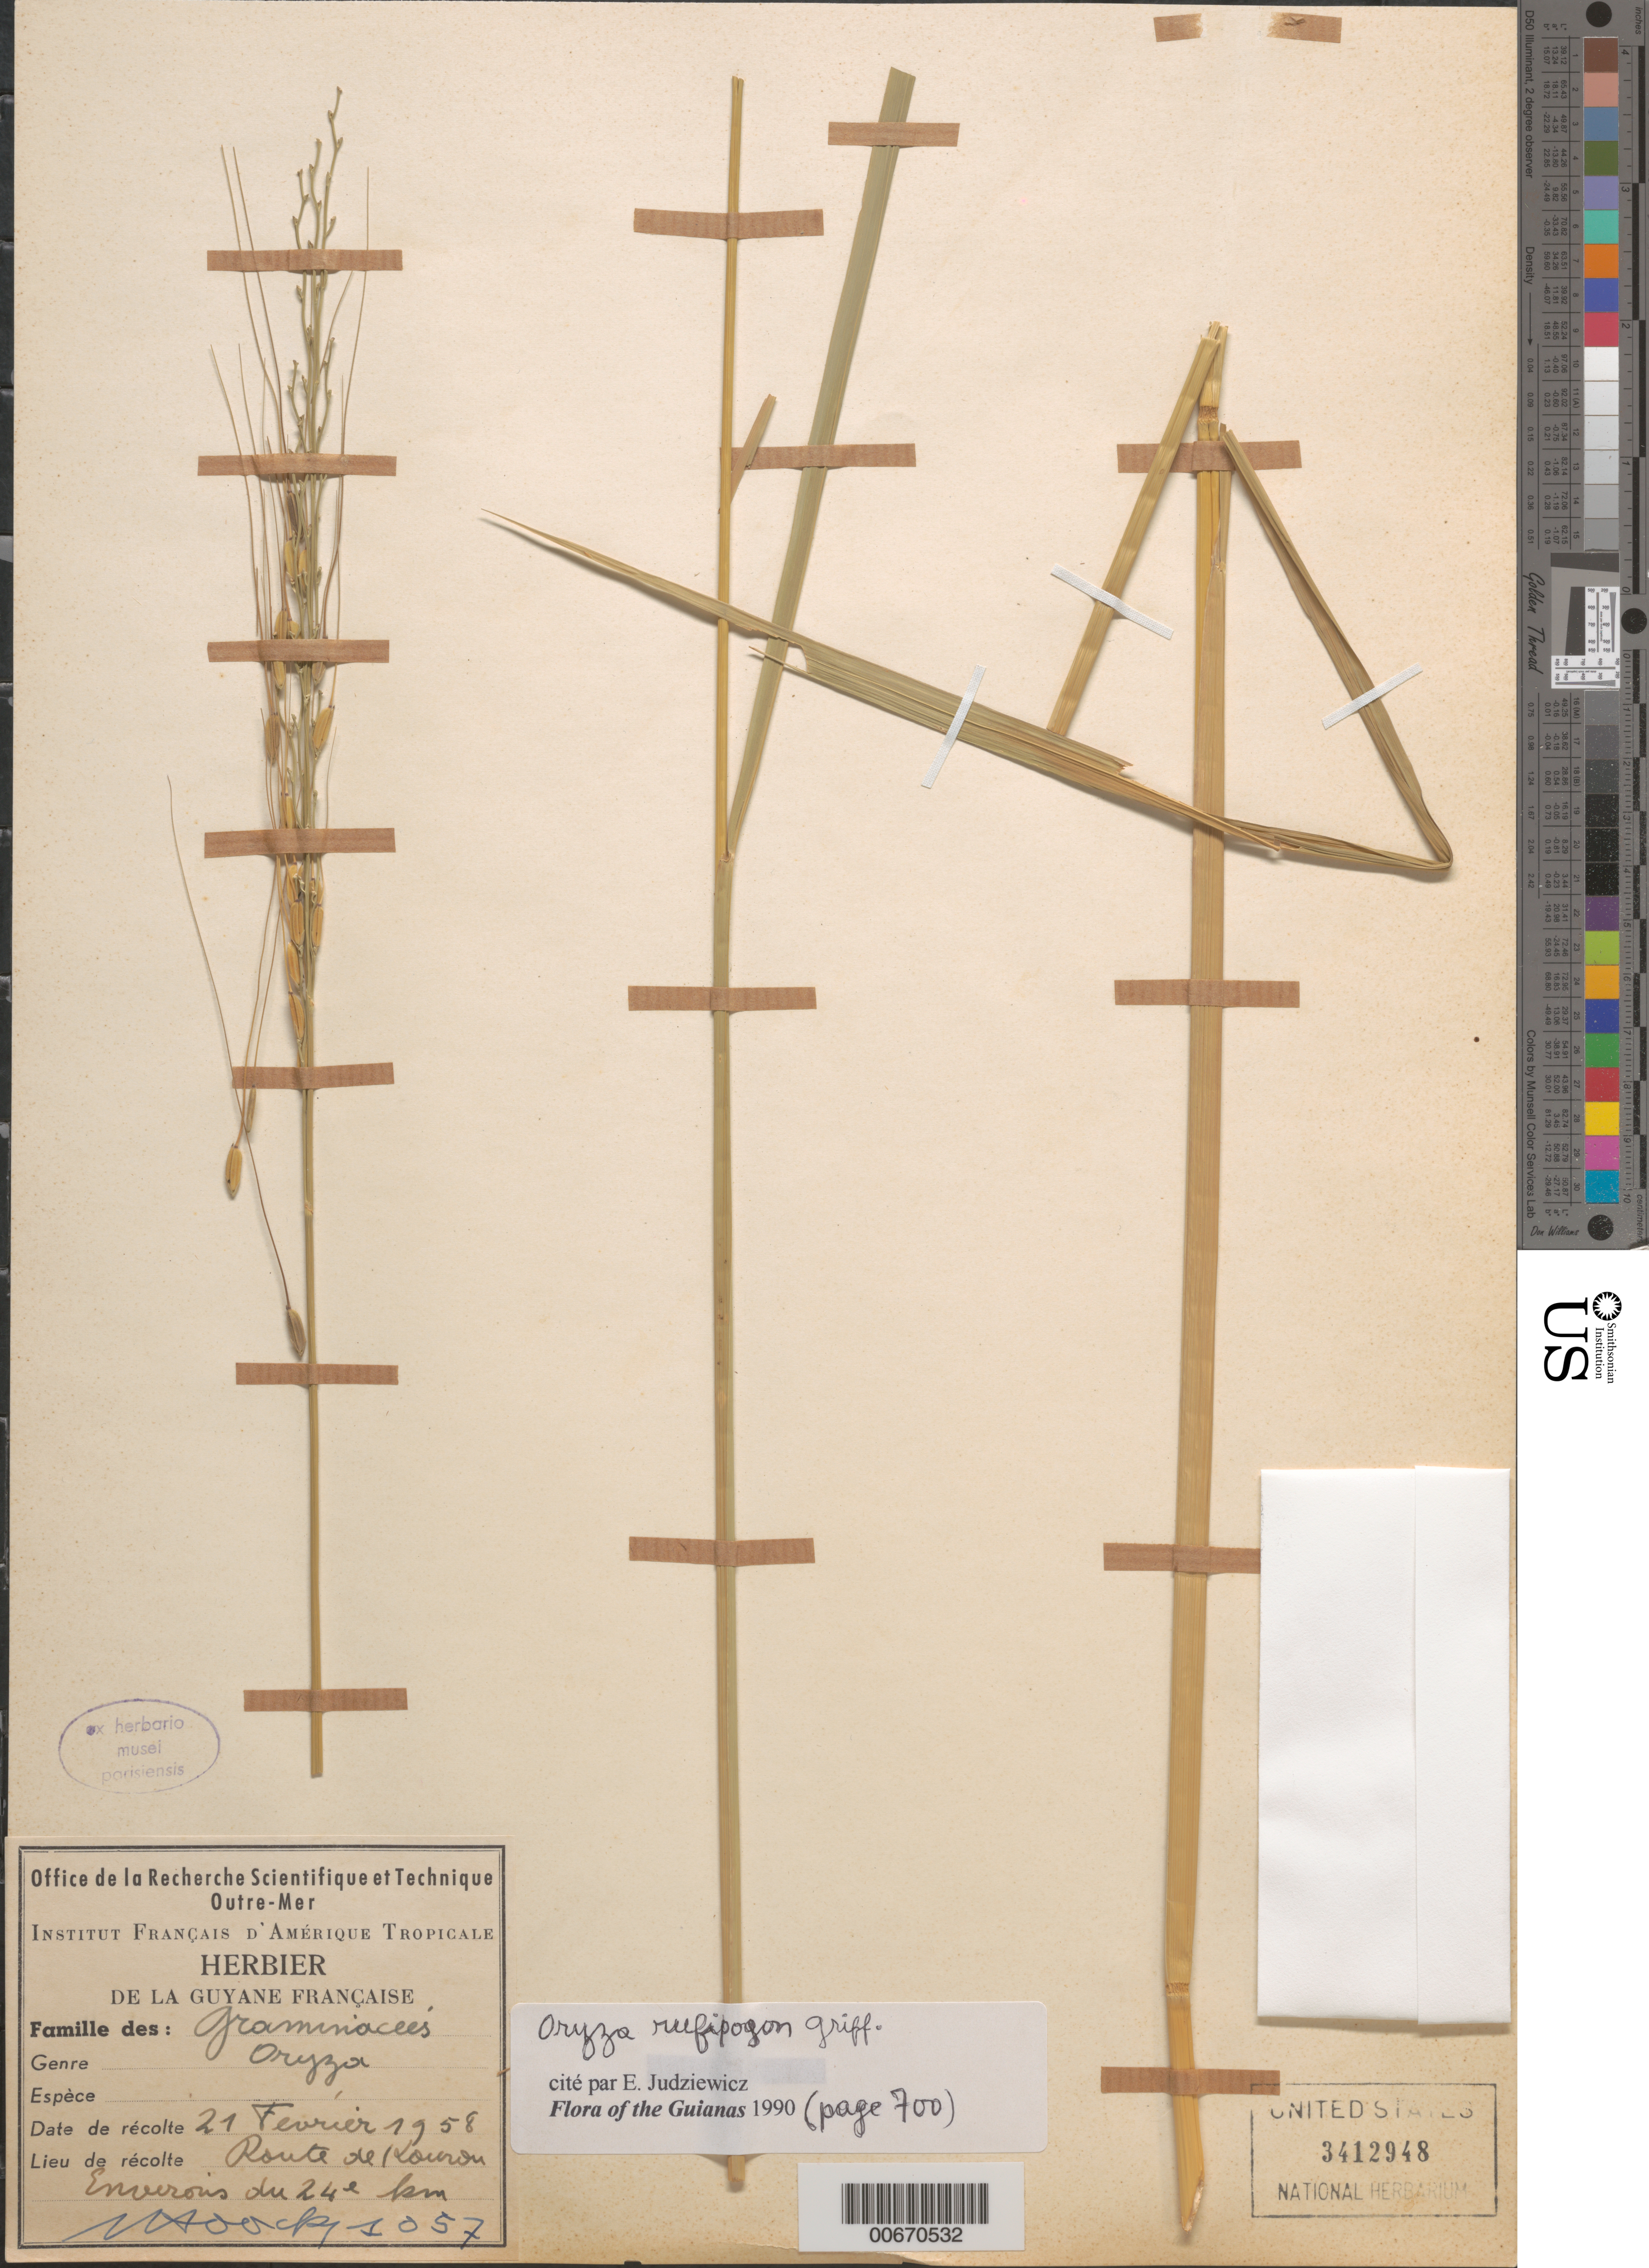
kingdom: Plantae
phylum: Tracheophyta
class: Liliopsida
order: Poales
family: Poaceae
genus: Oryza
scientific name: Oryza rufipogon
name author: Griffith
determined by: Judziewicz, E. J.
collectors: J. Hoock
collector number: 1057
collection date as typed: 21-Feb-58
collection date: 1958-02-21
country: French Guiana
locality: Route de Kourou, environs du km 24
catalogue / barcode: US 3412948